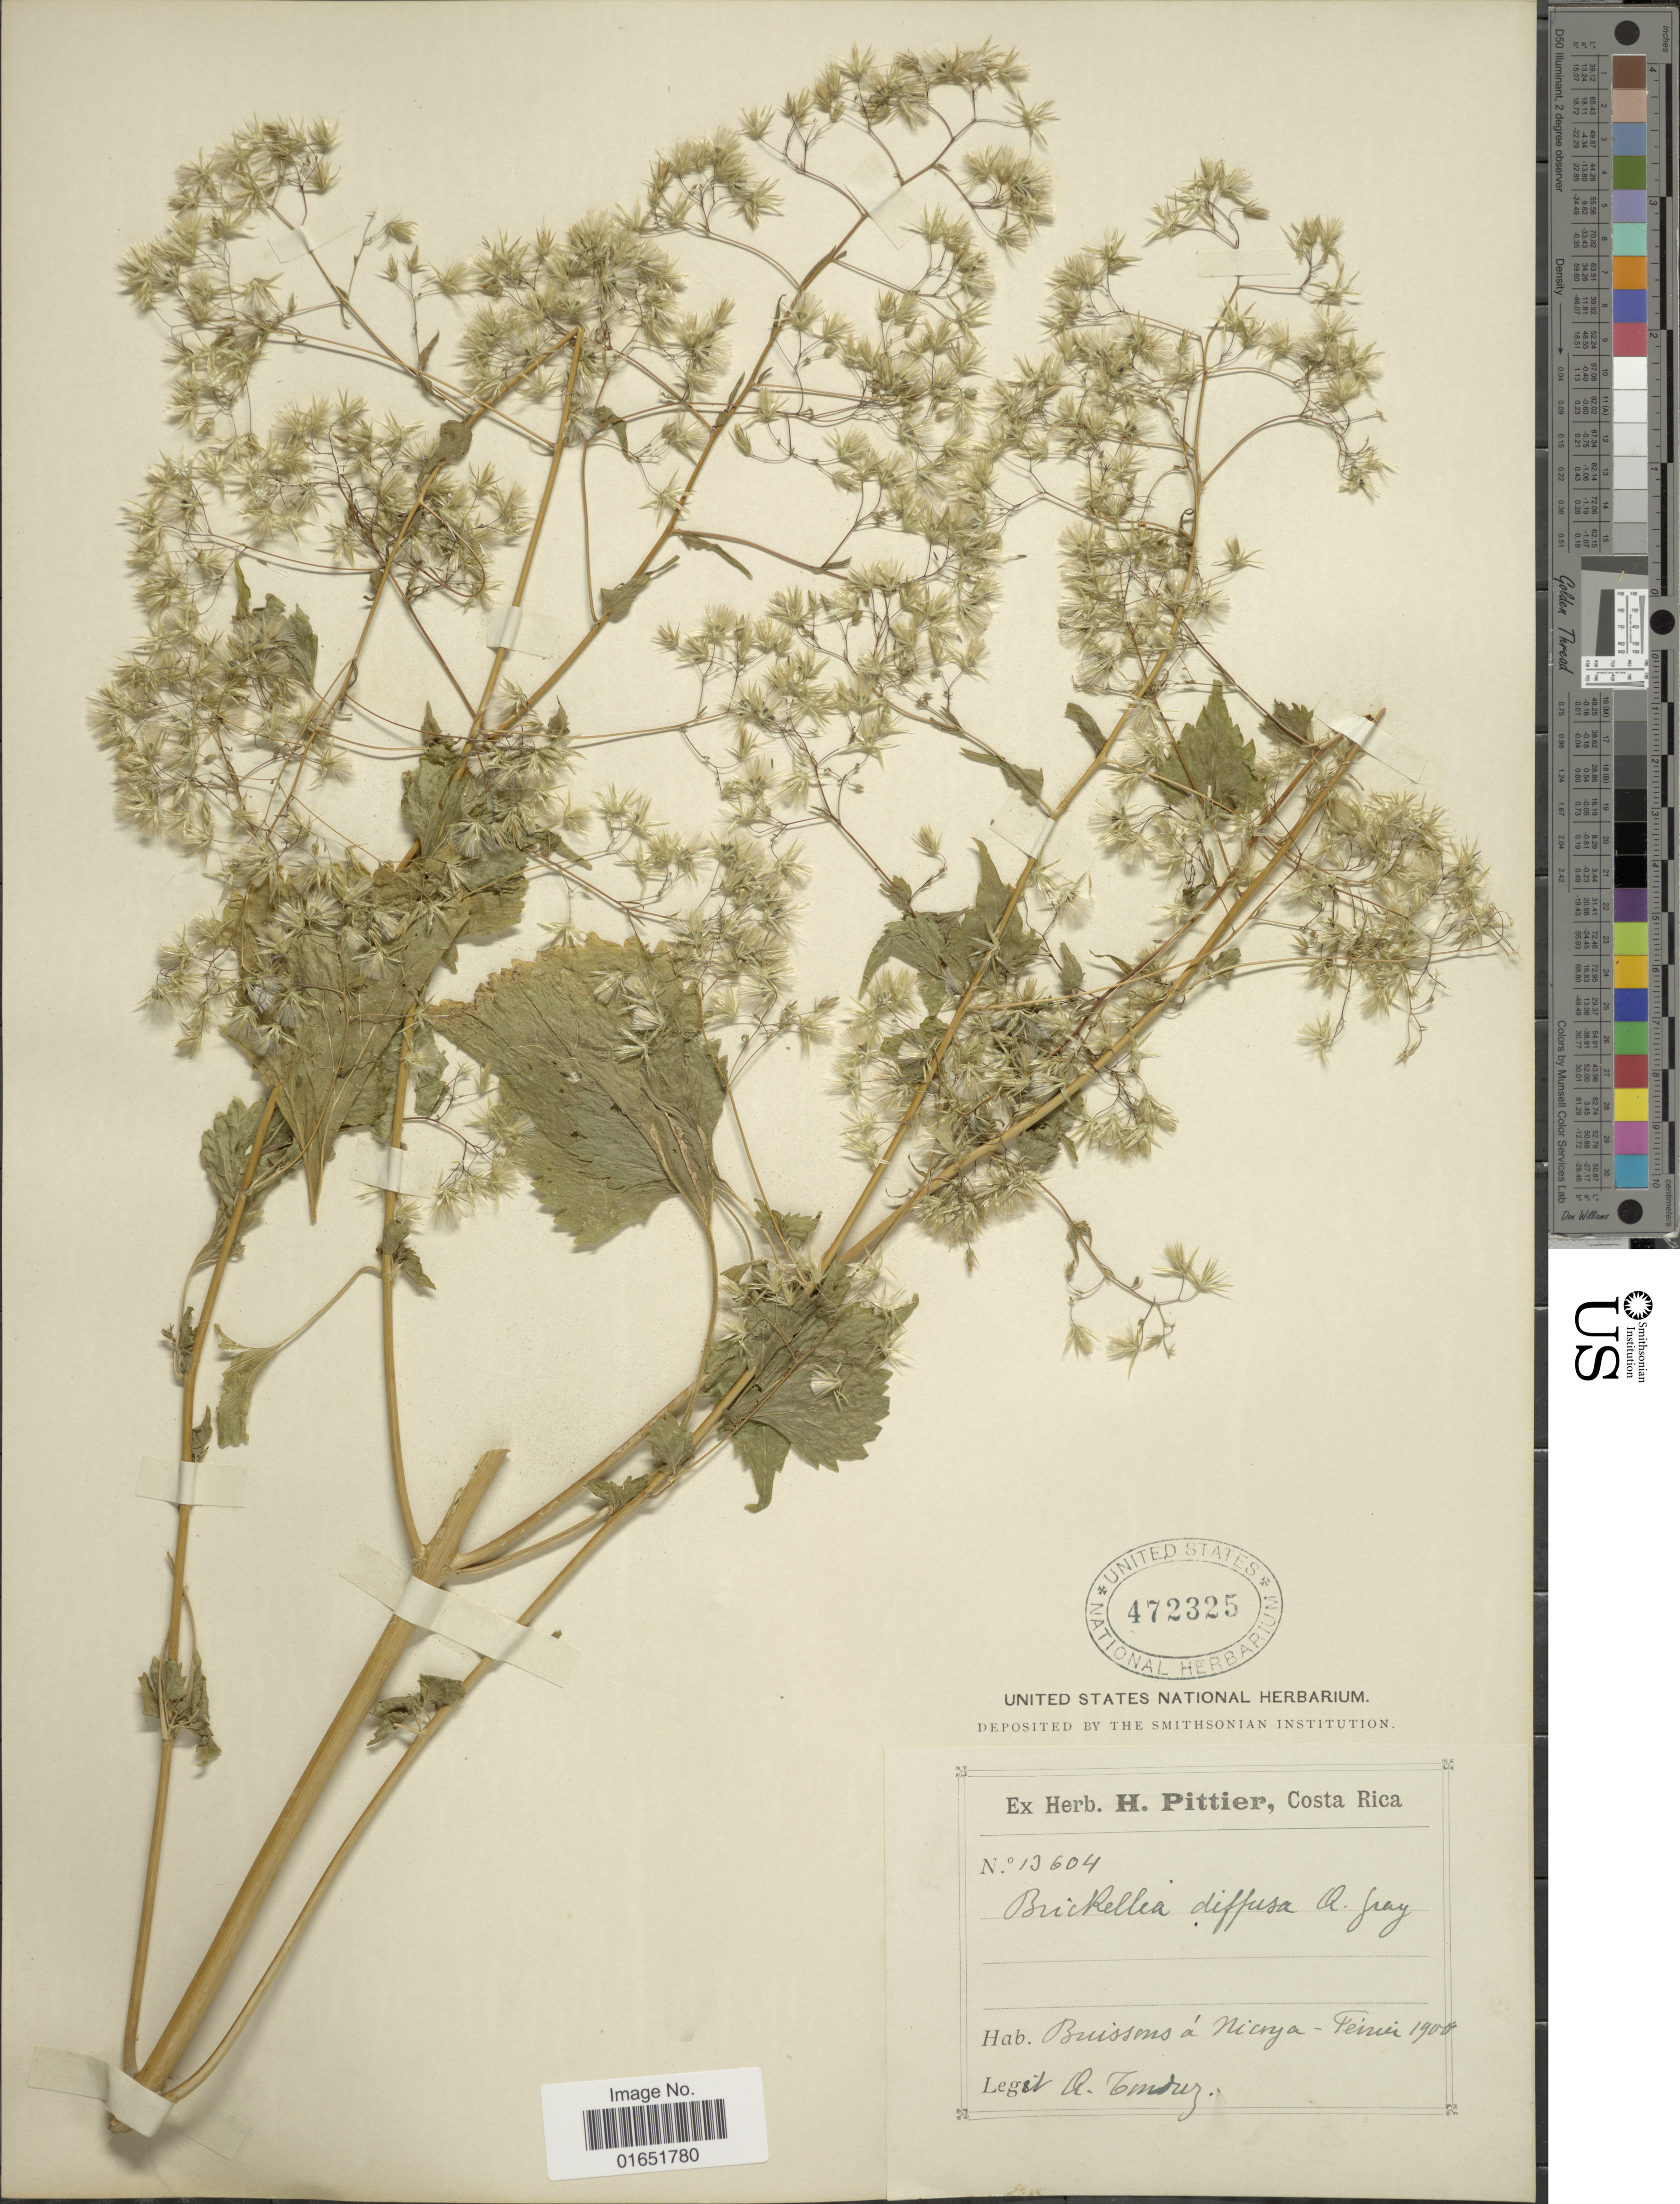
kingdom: Plantae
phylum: Tracheophyta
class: Magnoliopsida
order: Asterales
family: Asteraceae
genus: Brickellia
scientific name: Brickellia diffusa M.E. Jones, nom illeg.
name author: M.E. Jones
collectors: A. Tonduz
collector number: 13604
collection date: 1900-02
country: Costa Rica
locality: Bruissons á Nicrya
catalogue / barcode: US 472325